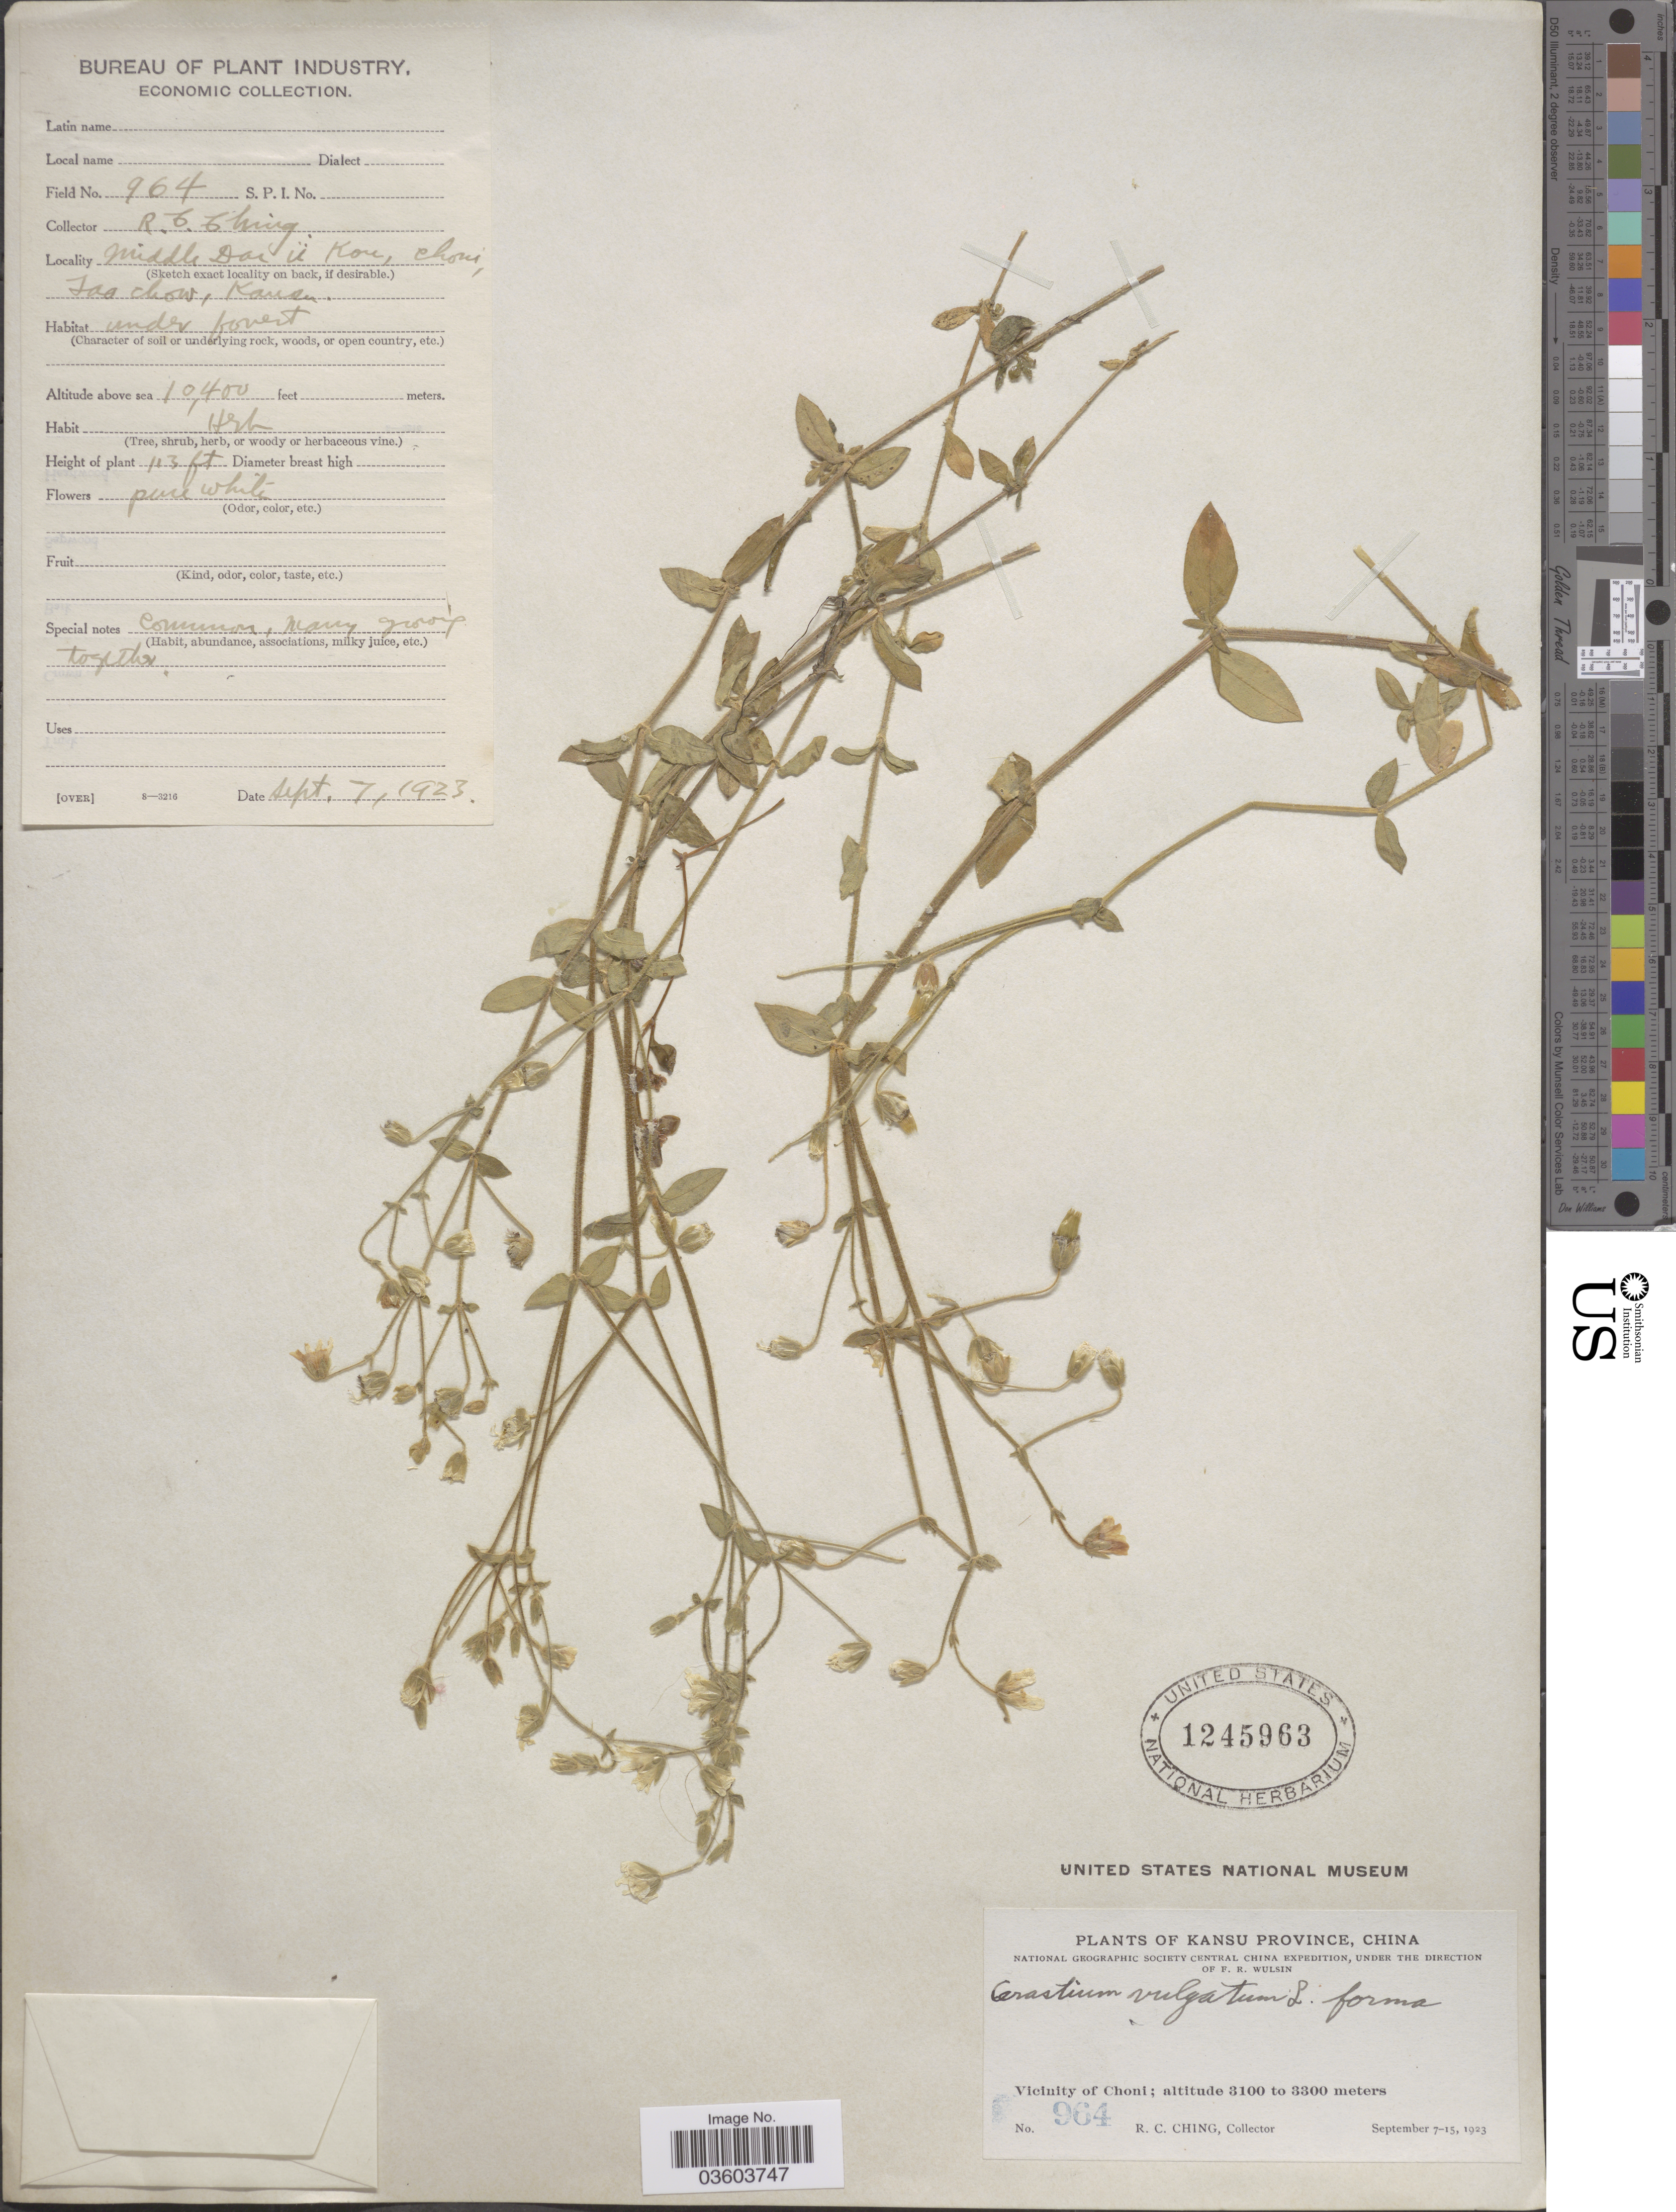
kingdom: Plantae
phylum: Tracheophyta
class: Magnoliopsida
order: Caryophyllales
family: Caryophyllaceae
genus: Cerastium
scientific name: Cerastium vulgatum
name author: L.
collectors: R. C. Ching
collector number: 964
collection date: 1923-09-07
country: China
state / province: Gansu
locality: Kansu Province. Vicinity of Choni. Middle Dar Ü Kou, Choni, Tao Chow.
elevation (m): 3170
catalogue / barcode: US 1245963